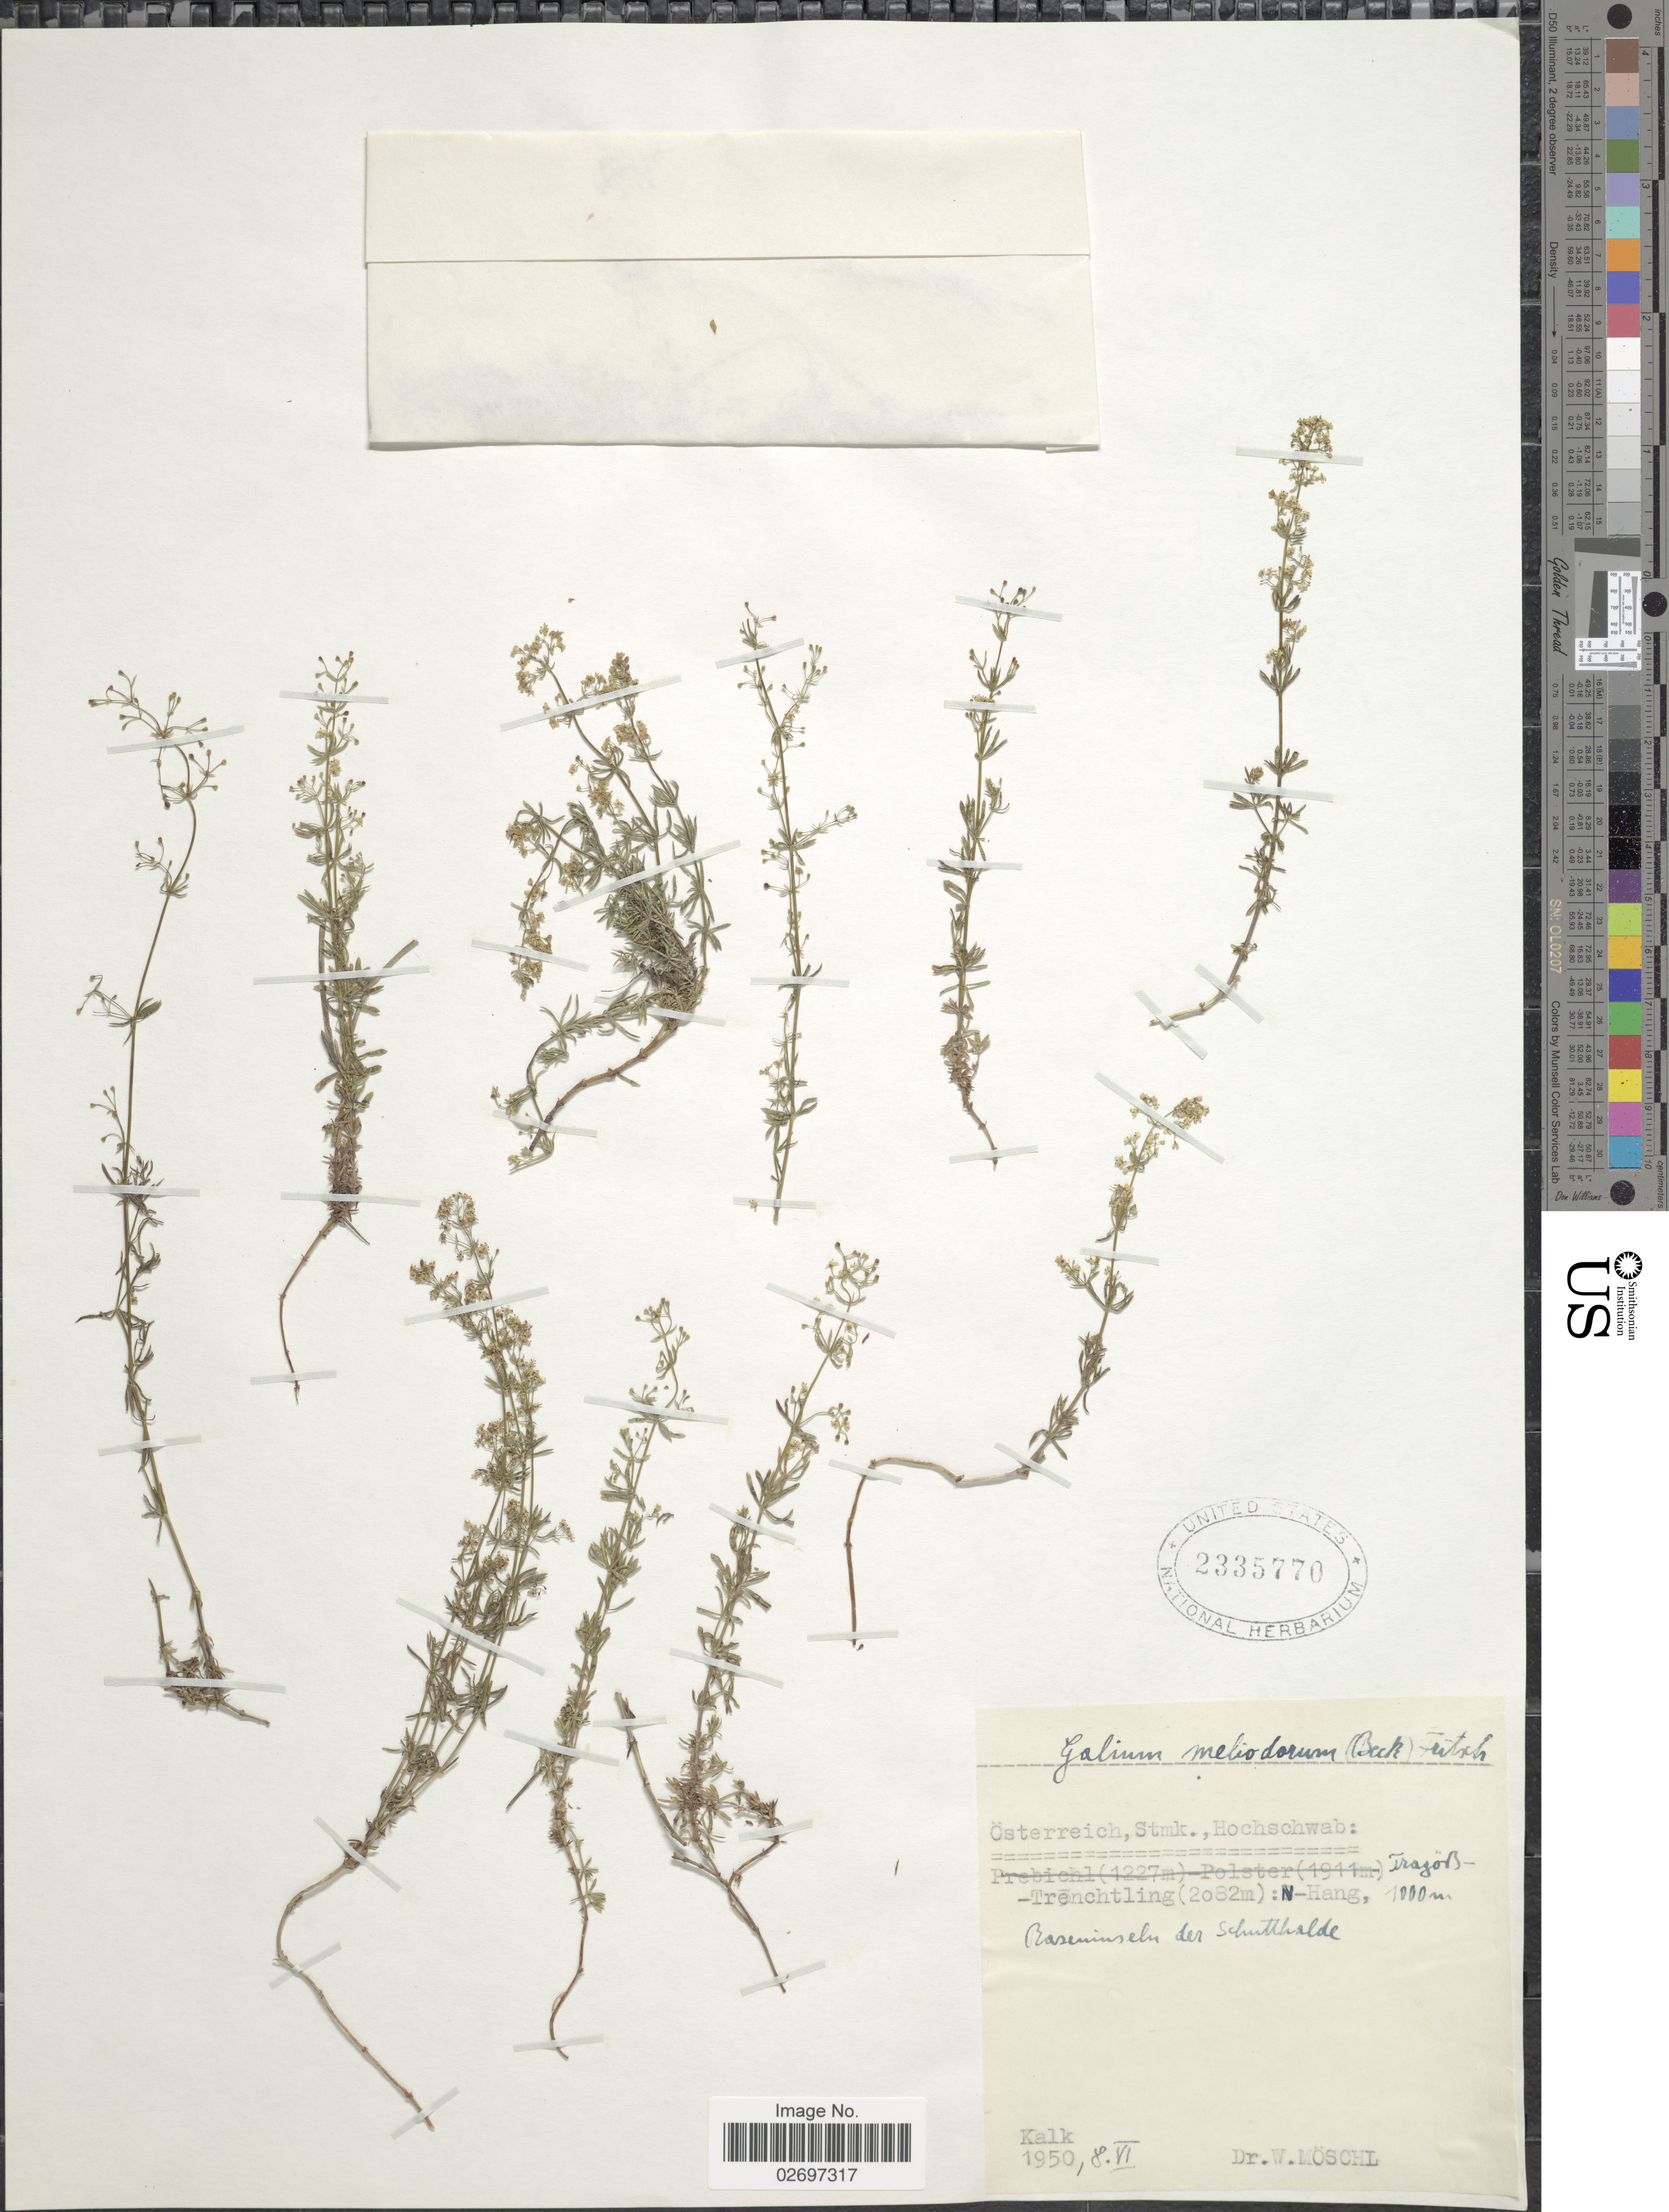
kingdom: Plantae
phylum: Tracheophyta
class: Magnoliopsida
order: Gentianales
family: Rubiaceae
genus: Galium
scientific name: Galium meliodorum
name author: (Beck) Fritsch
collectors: W. Moschl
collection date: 1950-06-08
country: Austria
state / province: Steiermark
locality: Österrech, Stmk., Hochschwab: Tragoss-Trenchtling: N-Hang, Basemius elm der Schatthalde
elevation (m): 1000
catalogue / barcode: US 2335770